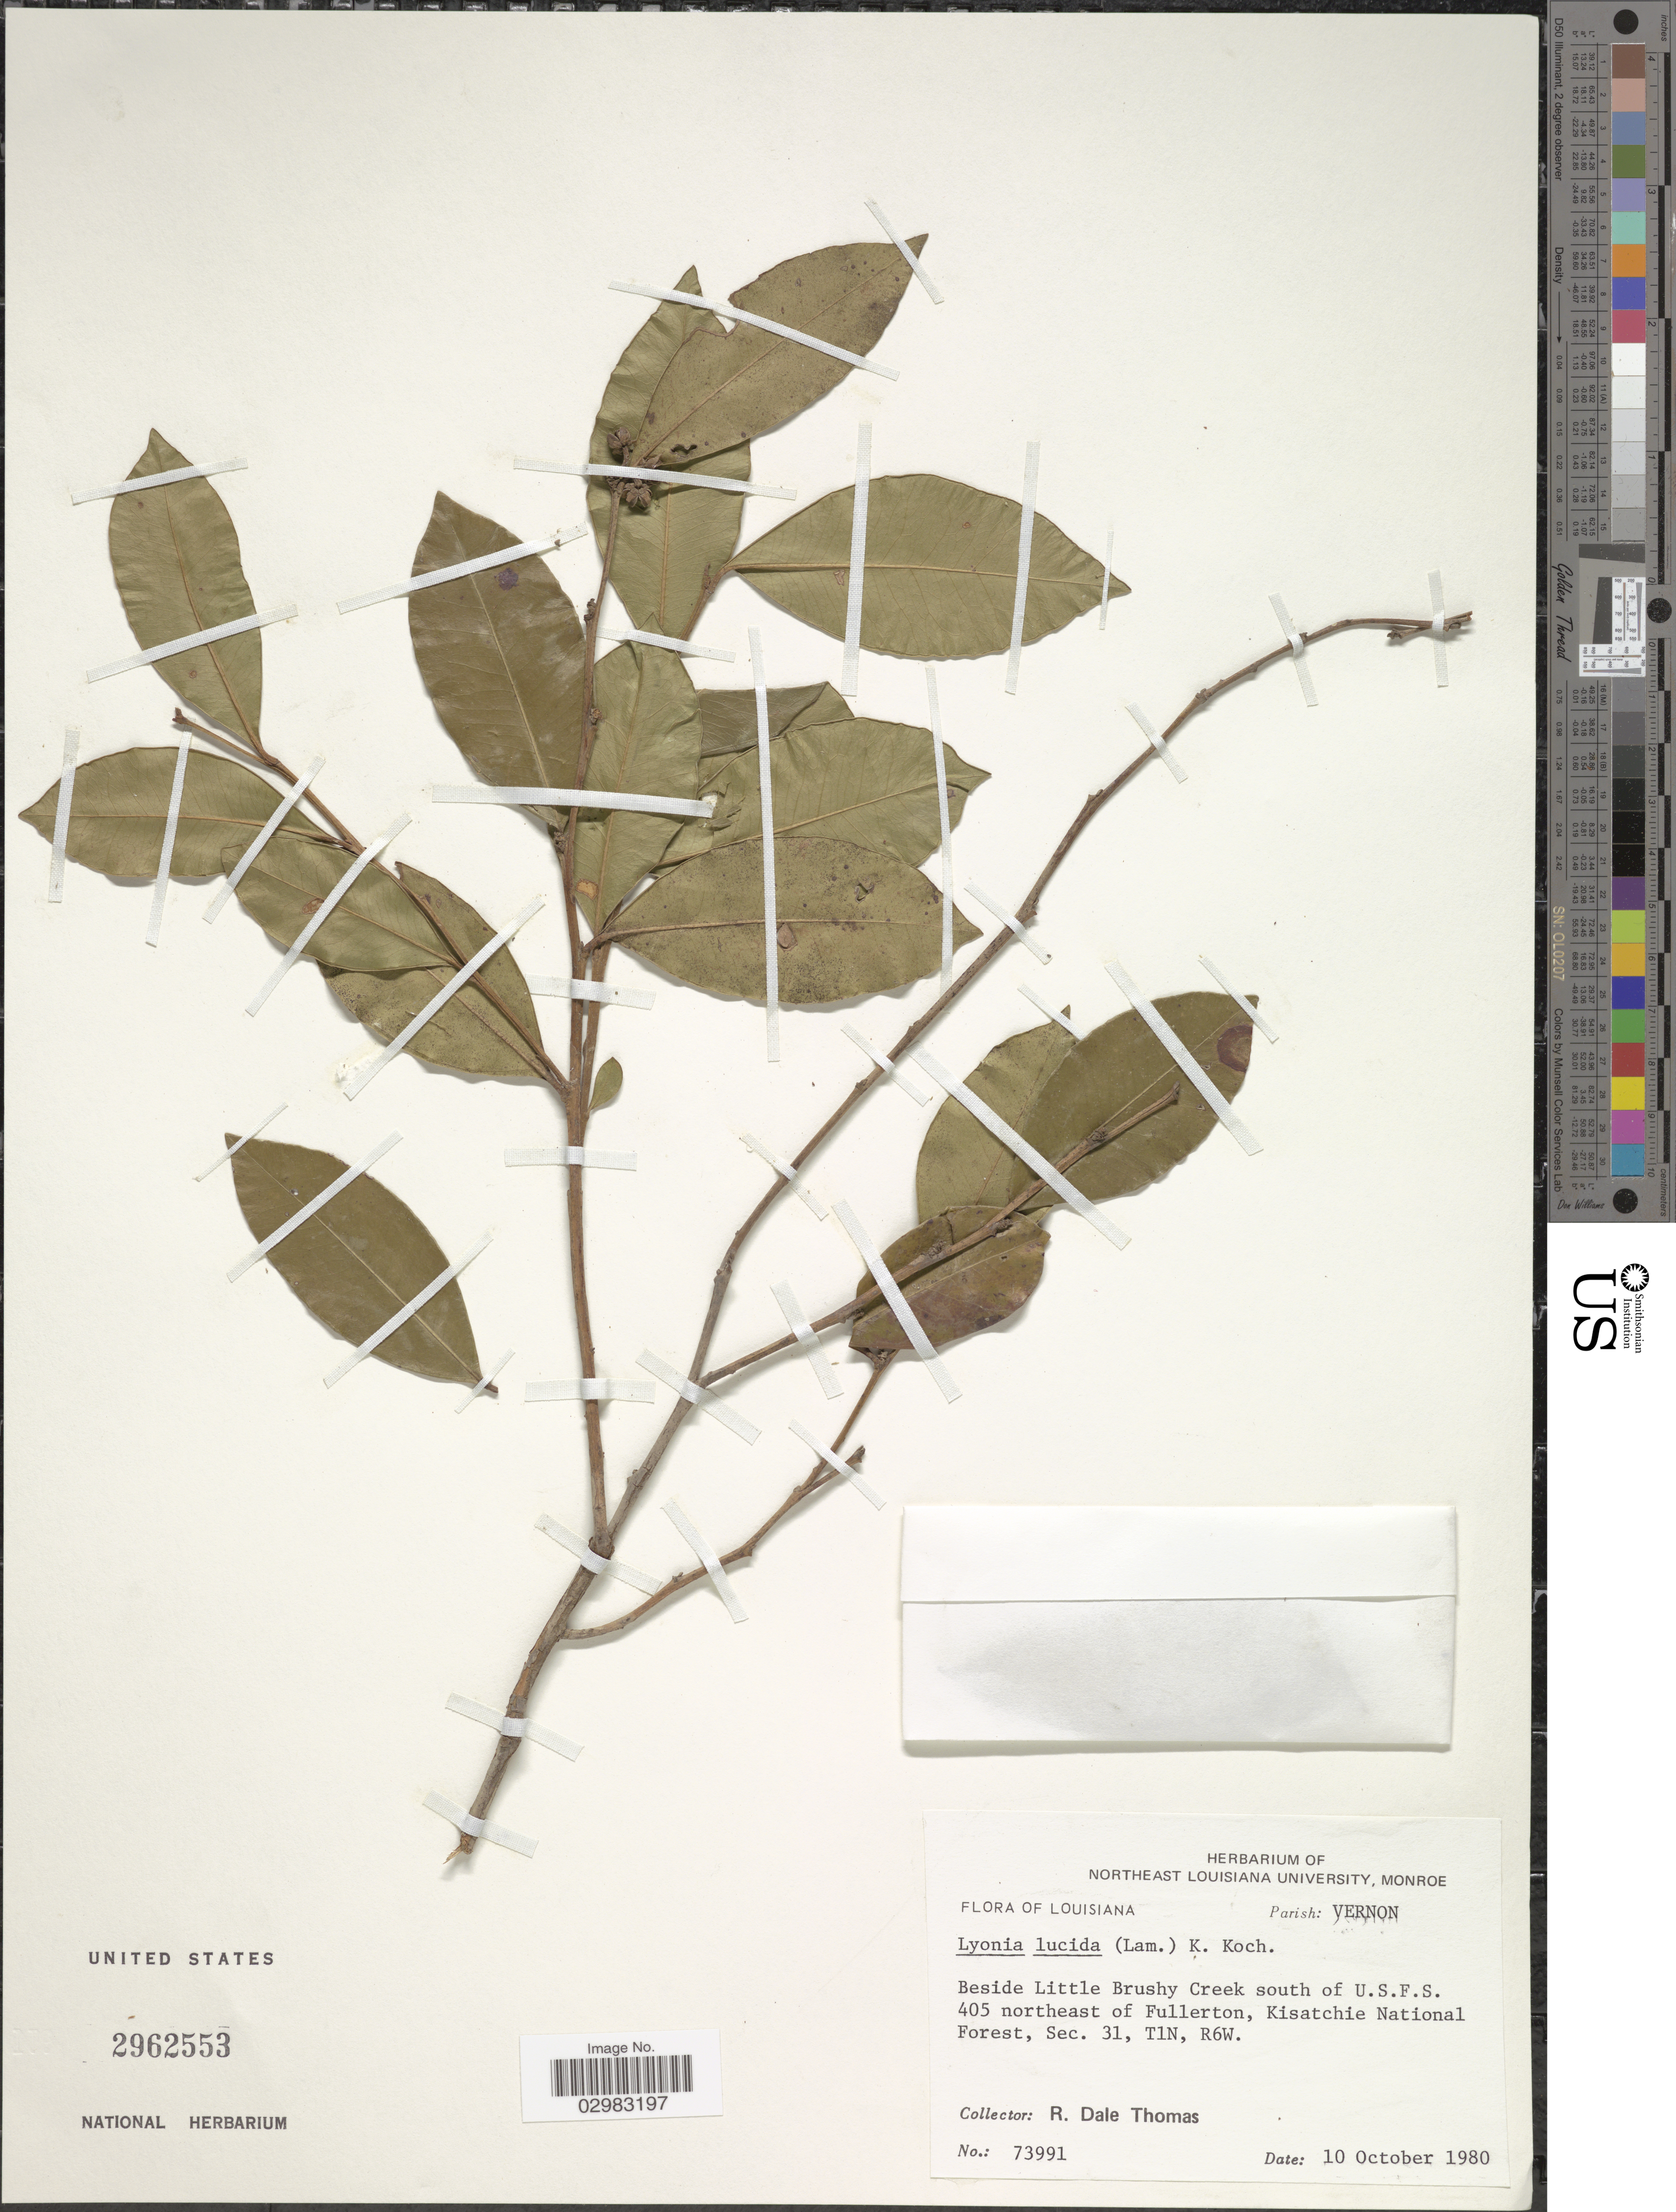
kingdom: Plantae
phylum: Tracheophyta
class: Magnoliopsida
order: Ericales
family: Ericaceae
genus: Lyonia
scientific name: Lyonia lucida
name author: K. Koch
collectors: R. Thomas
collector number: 73991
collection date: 1980-10-10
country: United States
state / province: Louisiana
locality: Parish: Vernon. Beside Little Burshy Creek south of U.S.F.S. 405 northeast of Fullerton, Kisatchie National Forest, Sec. 31, T1N, R6W.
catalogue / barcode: US 2962553